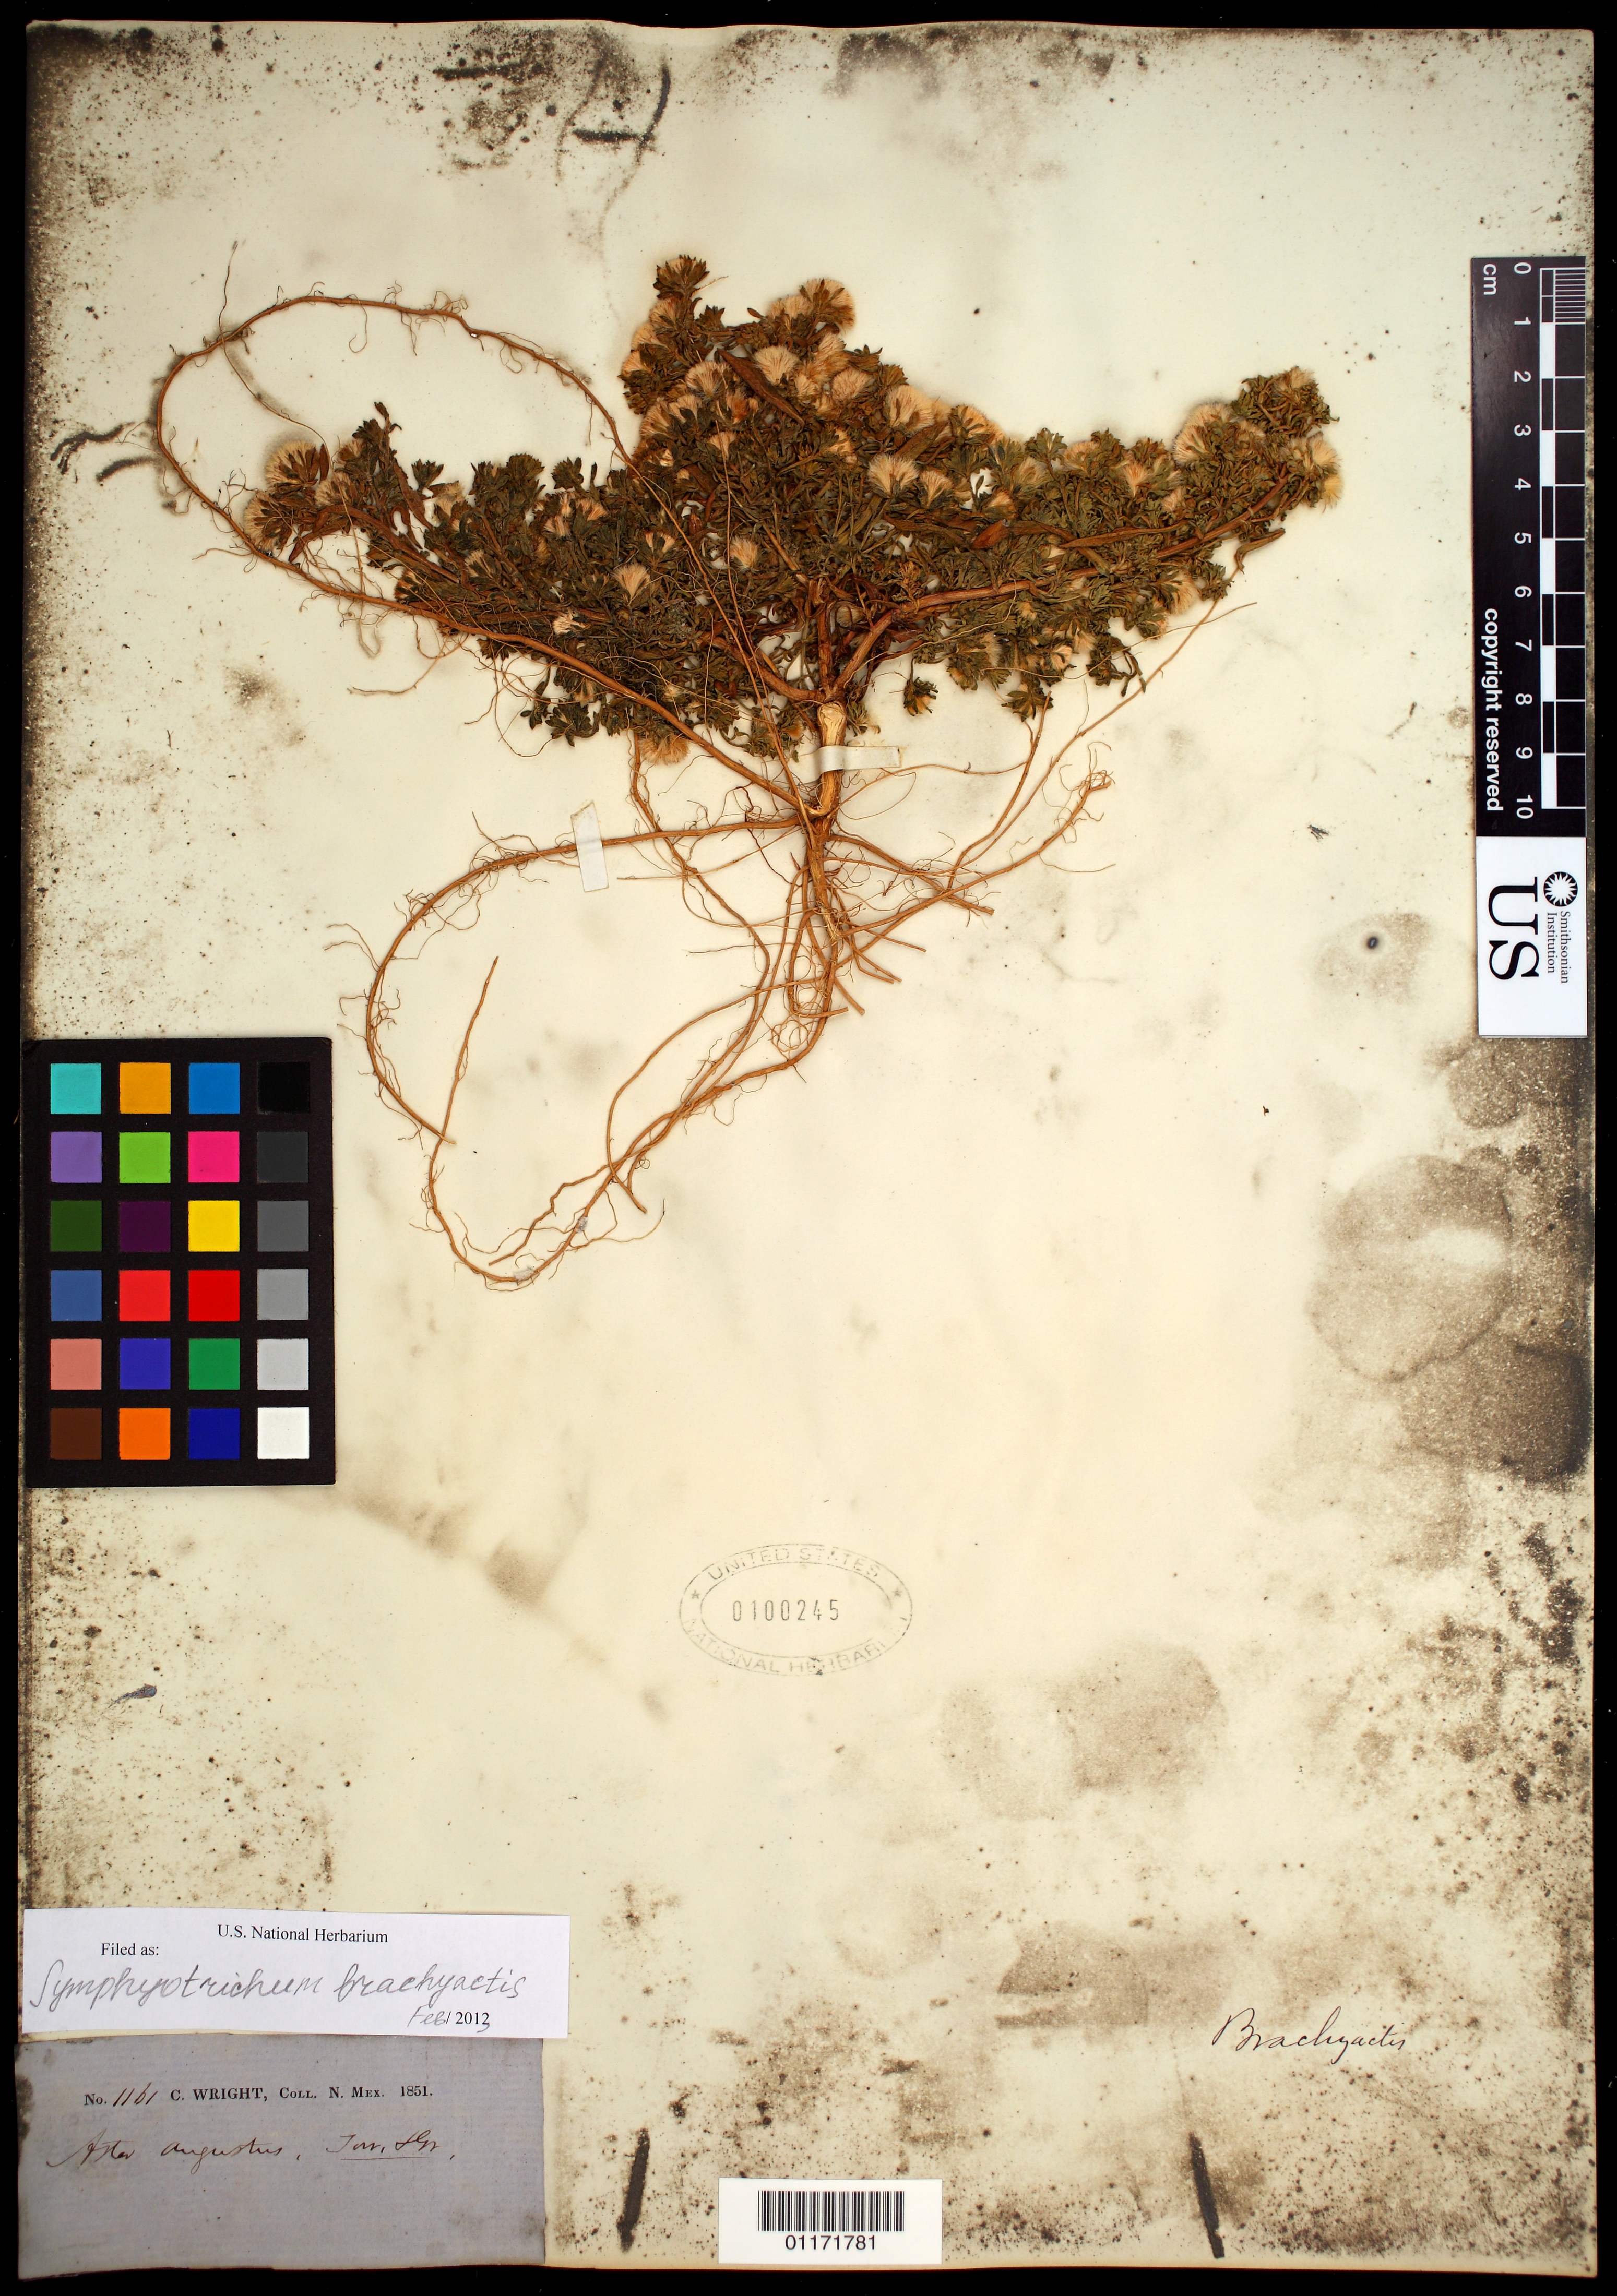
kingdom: Plantae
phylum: Tracheophyta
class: Magnoliopsida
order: Asterales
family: Asteraceae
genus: Symphyotrichum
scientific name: Symphyotrichum ciliatum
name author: (Ledeb.) G.L. Nesom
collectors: C. Wright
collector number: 1161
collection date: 1851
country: United States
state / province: New Mexico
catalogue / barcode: US 100245